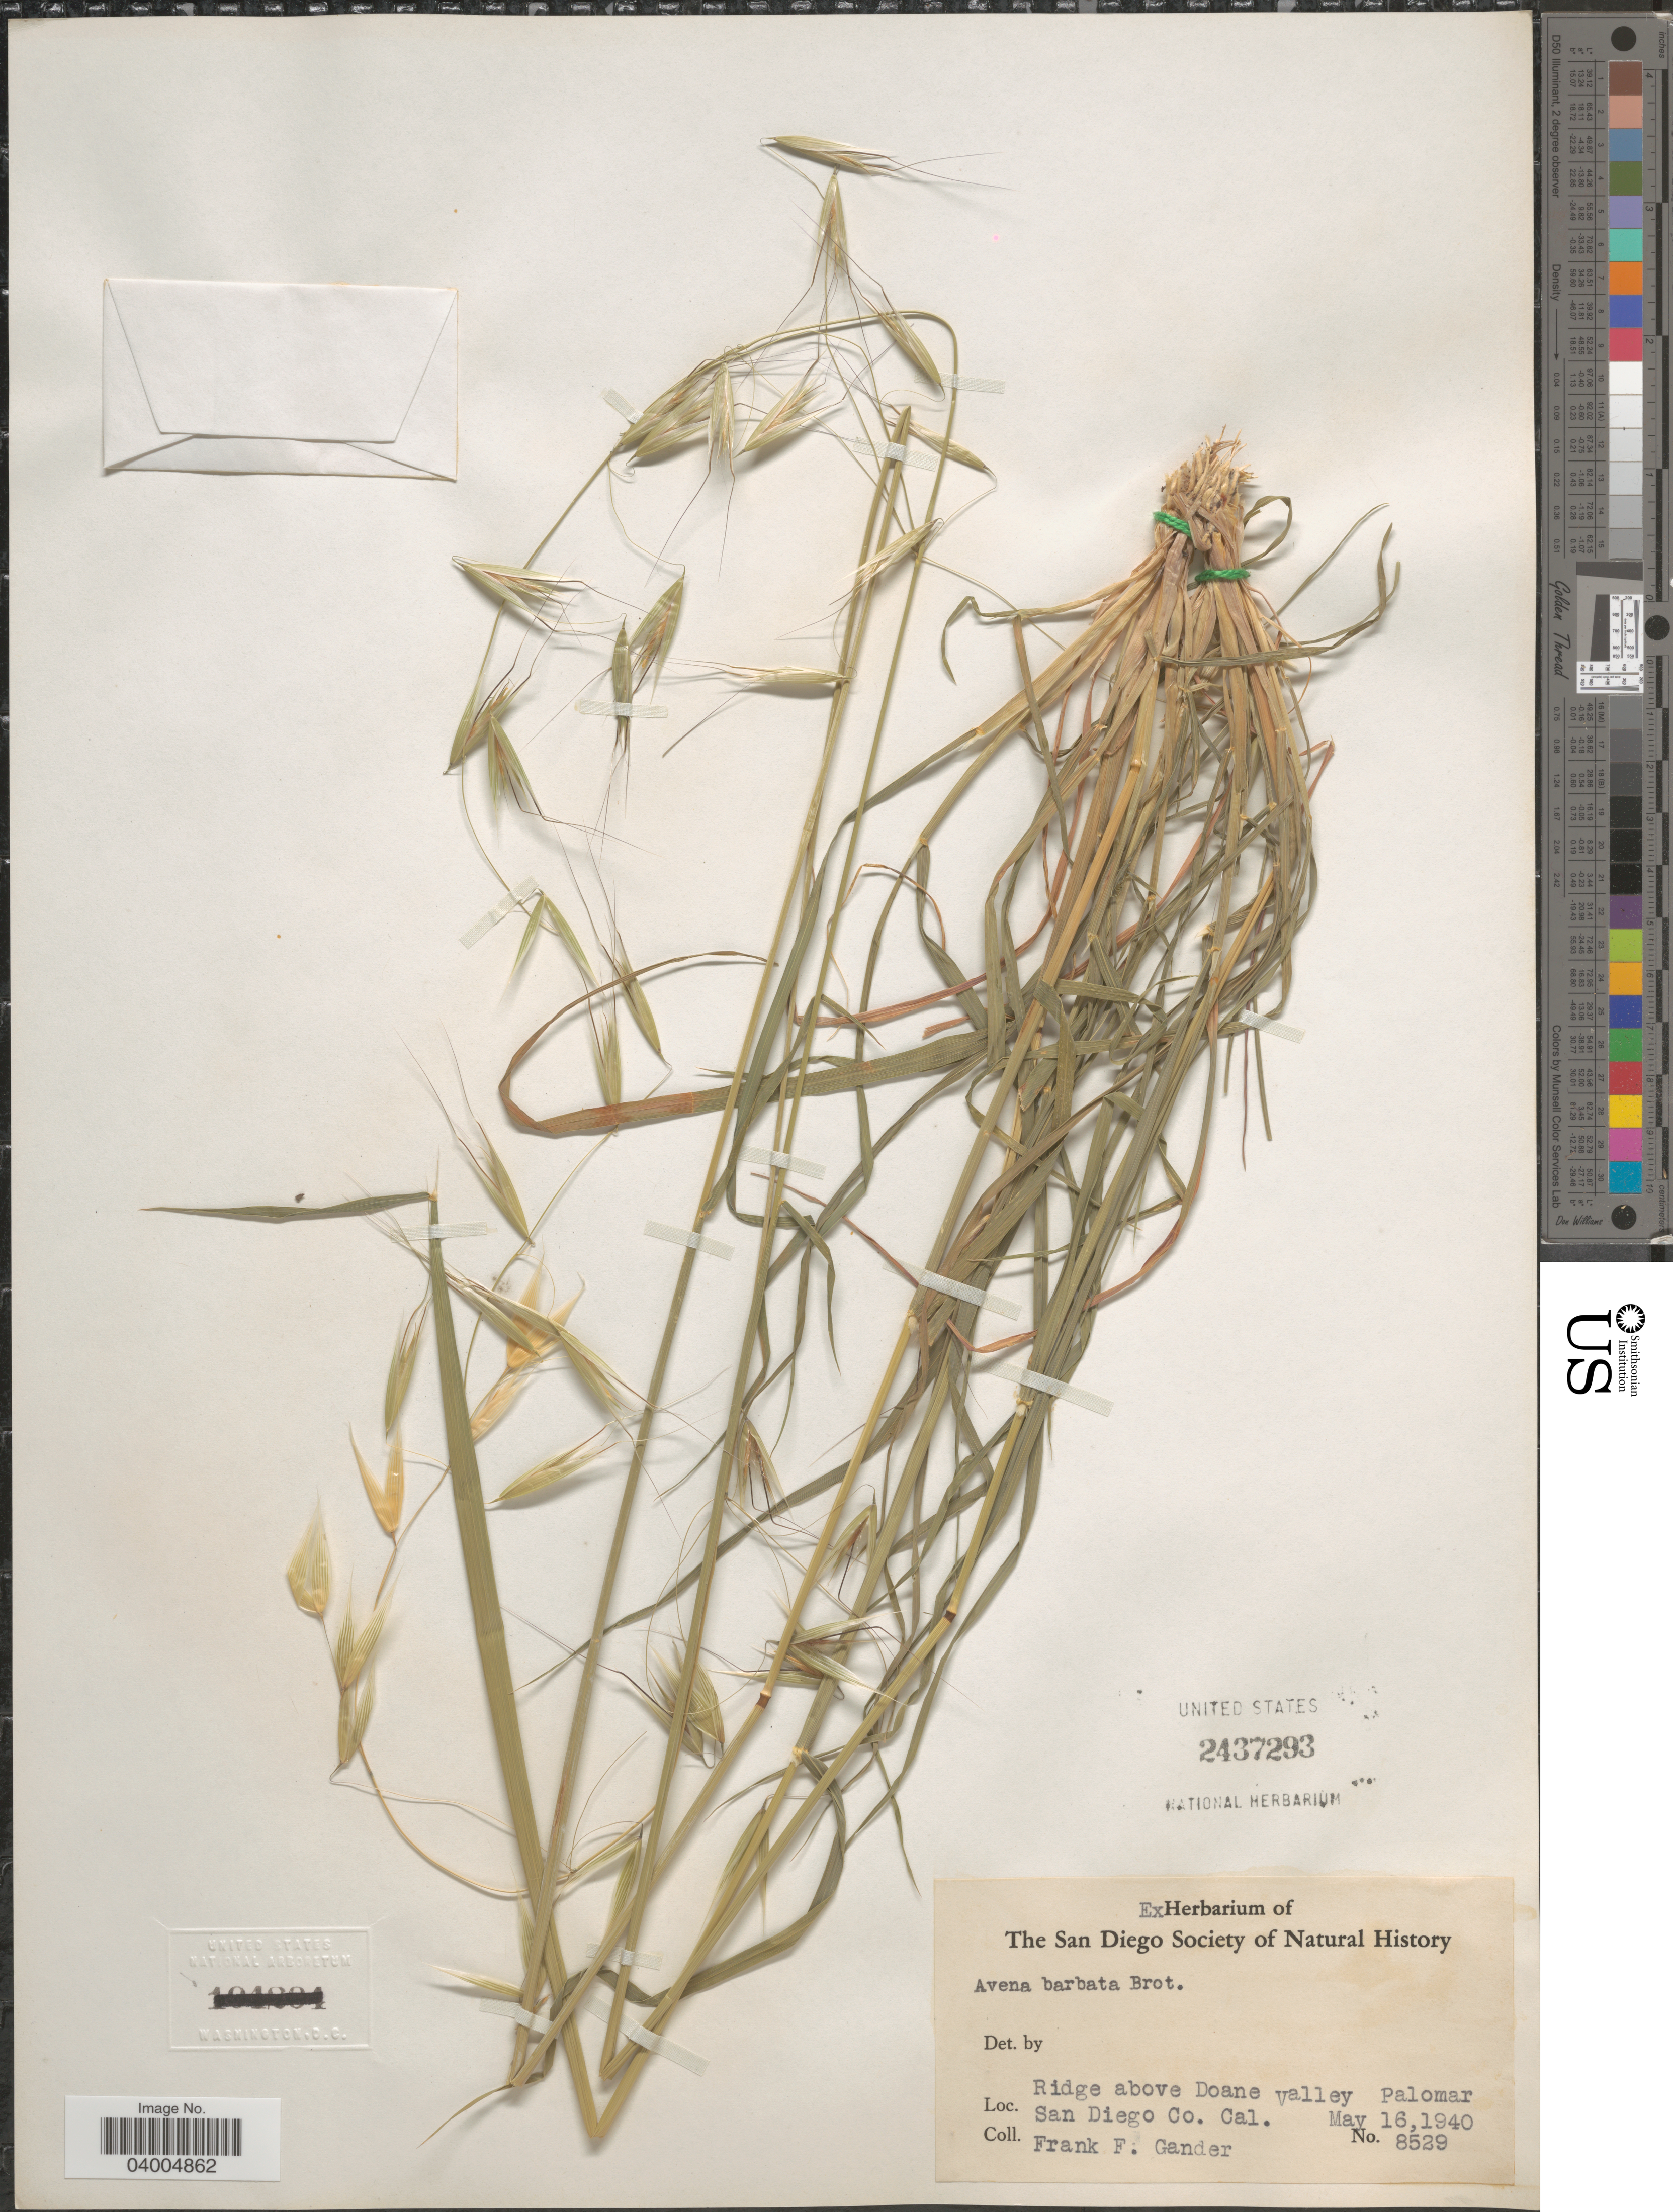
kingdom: Plantae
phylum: Tracheophyta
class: Liliopsida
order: Poales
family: Poaceae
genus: Avena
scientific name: Avena barbata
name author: Pott ex Link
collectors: F. Gander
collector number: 8529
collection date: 1940-05-16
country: United States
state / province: California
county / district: San Diego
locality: Ridge above Doane Valley Palomar. San Diego Co.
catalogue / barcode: US 2437293